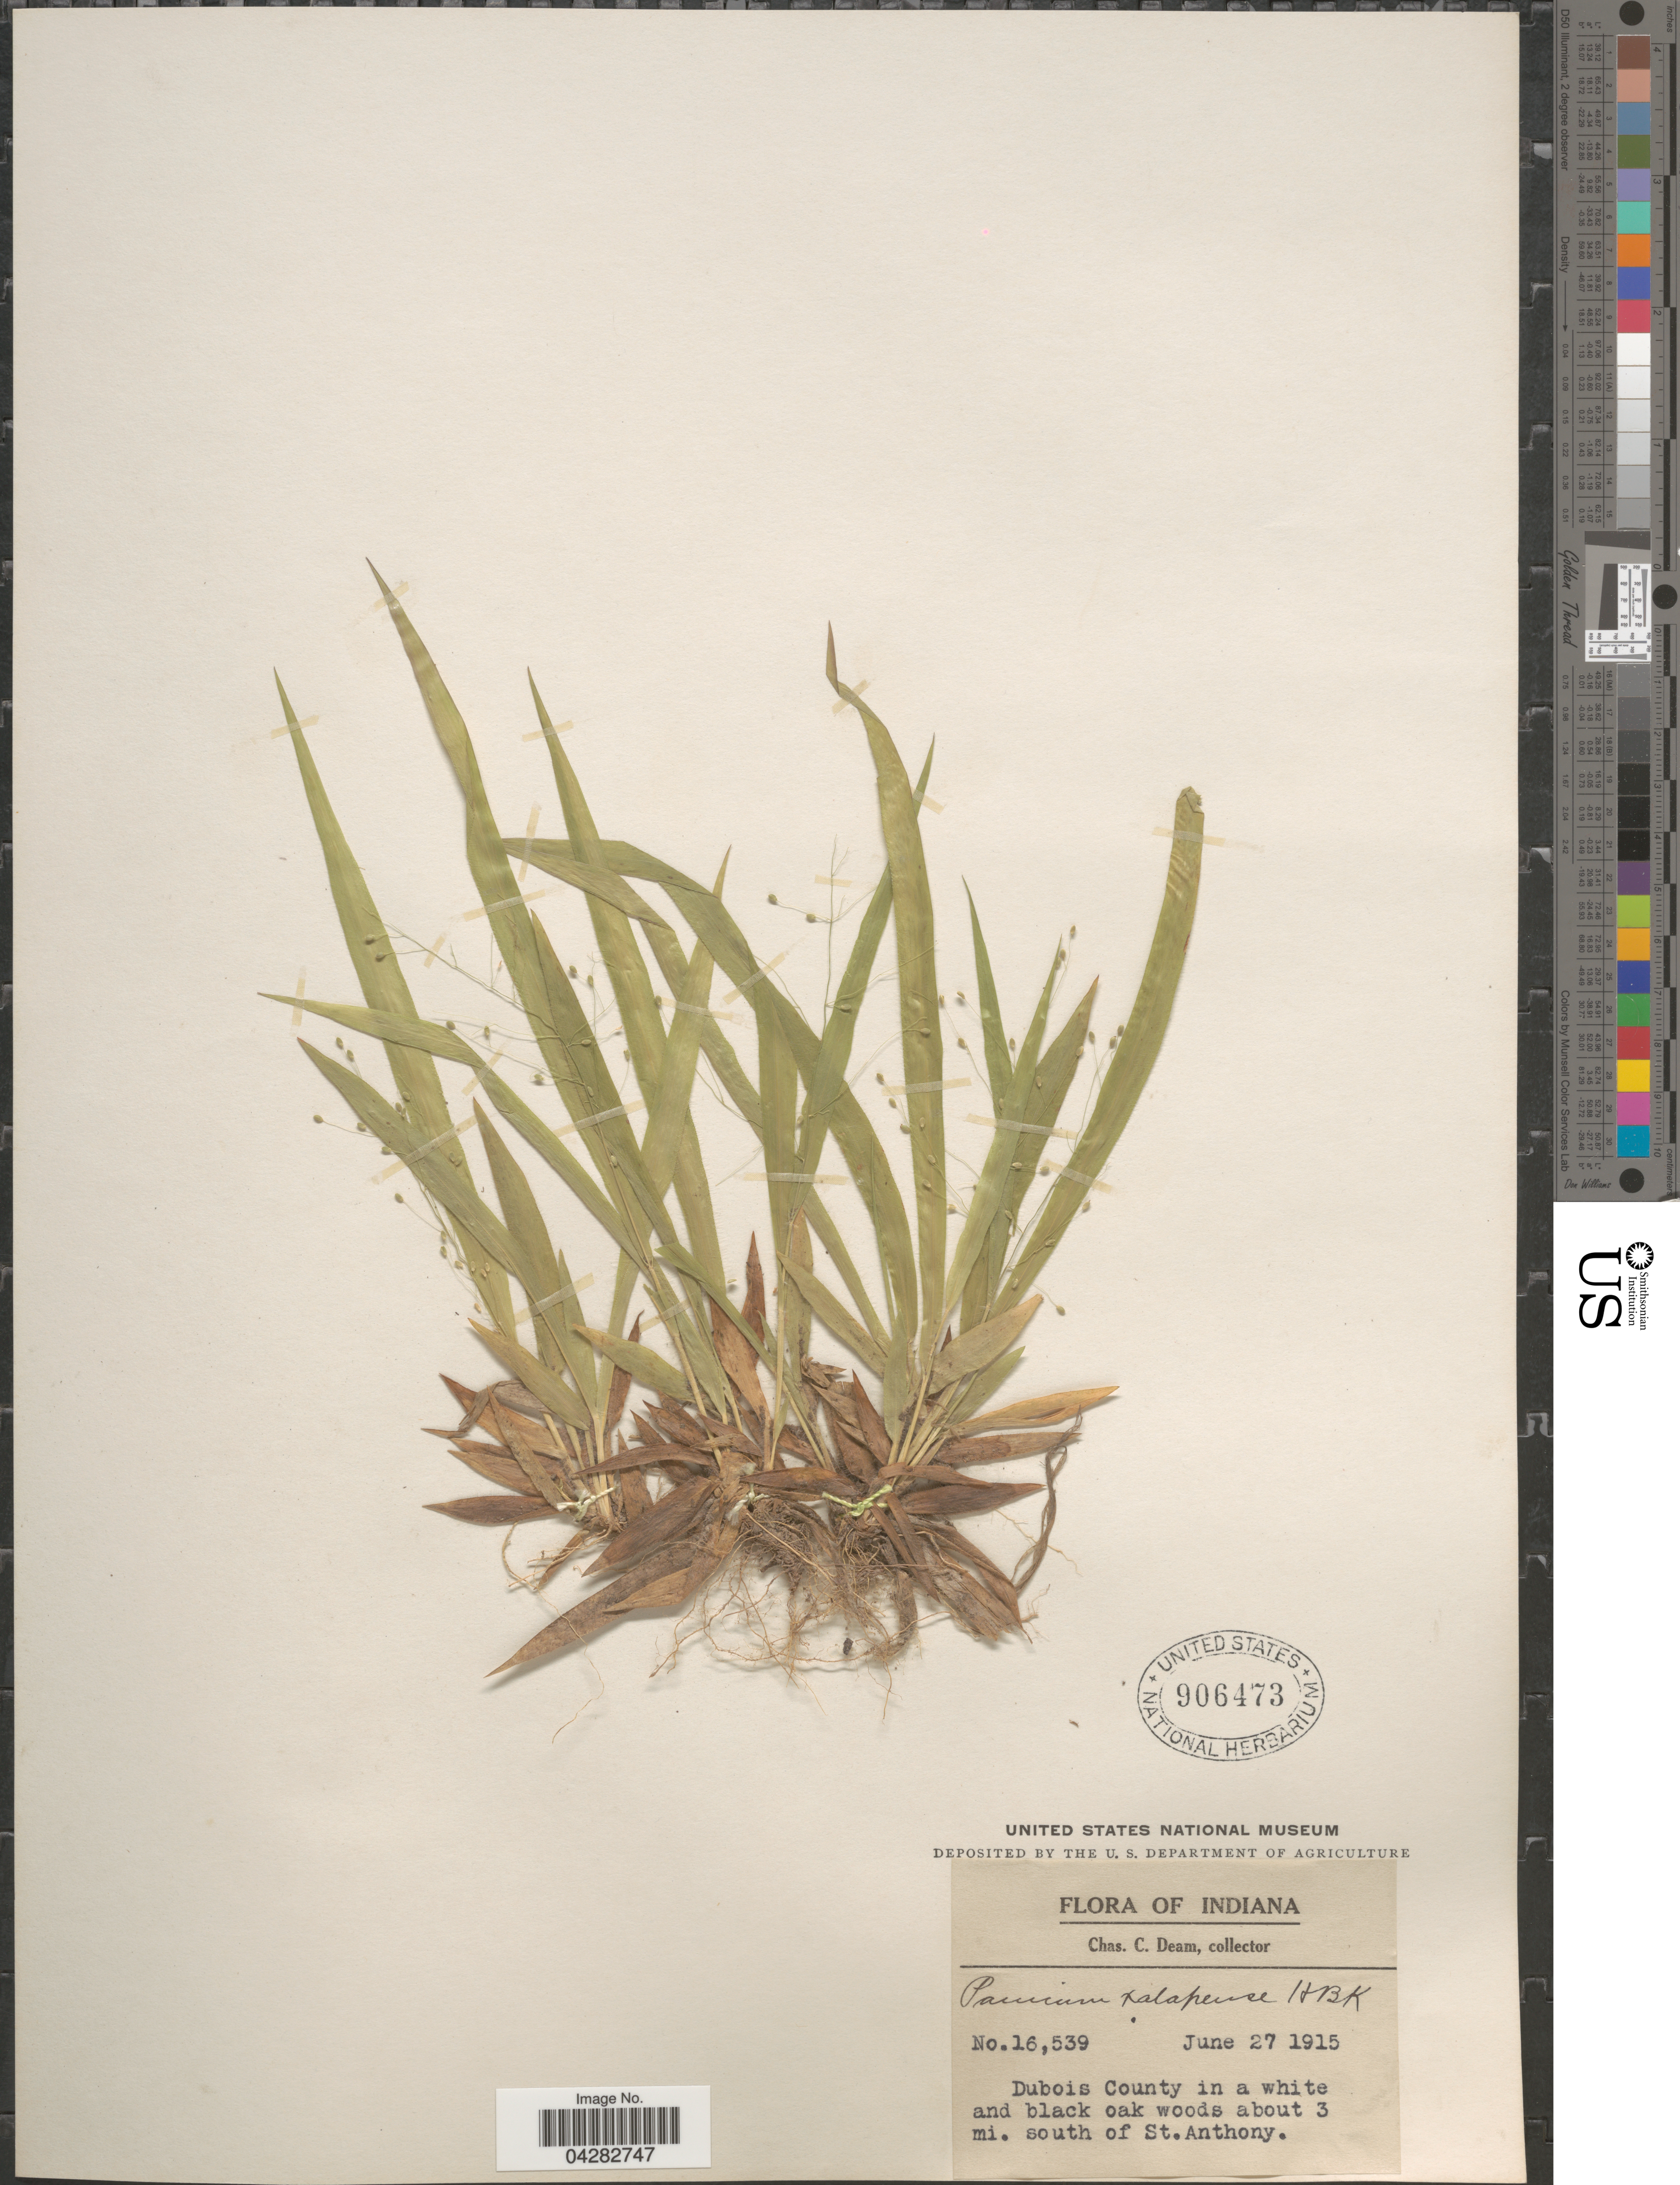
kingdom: Plantae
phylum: Tracheophyta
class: Liliopsida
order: Poales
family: Poaceae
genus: Dichanthelium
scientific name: Dichanthelium laxiflorum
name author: (Lam.) Gould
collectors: C. C. Deam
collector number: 16539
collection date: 1915-06-27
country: United States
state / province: Indiana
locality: Dubois County in a white and black oak woods about 3 mi. south of St. Anthony.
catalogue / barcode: US 906473